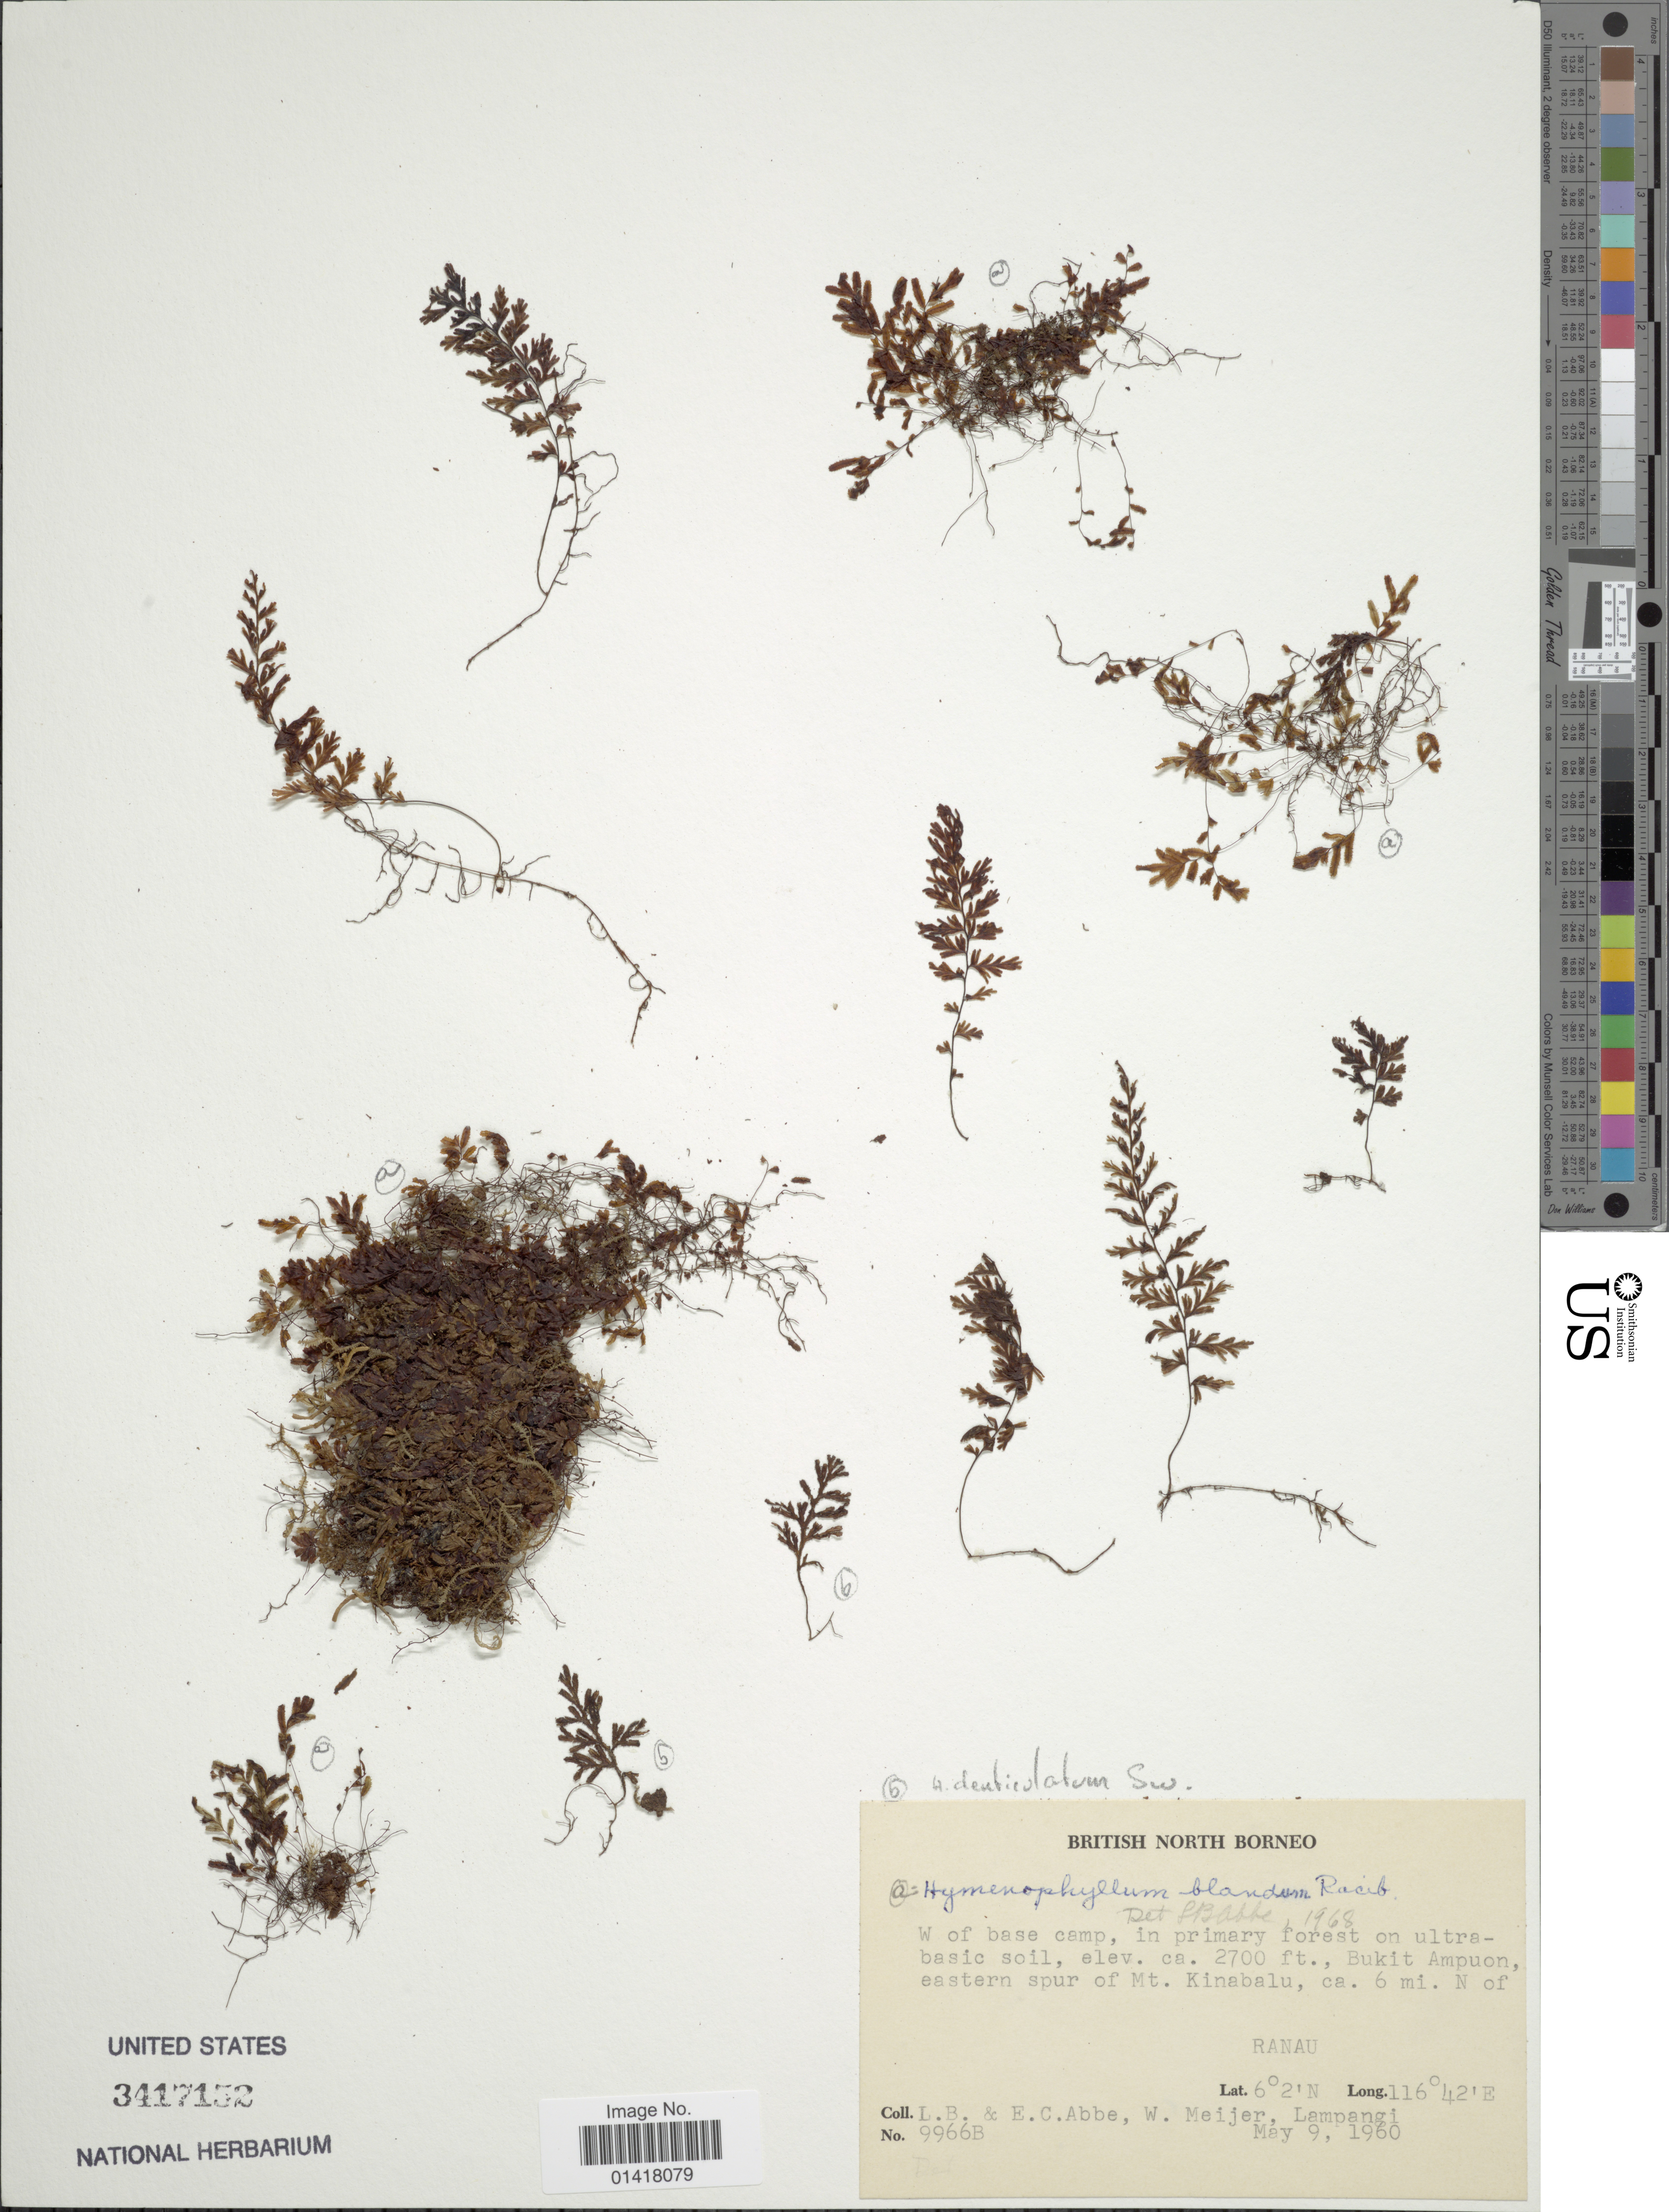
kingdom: Plantae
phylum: Tracheophyta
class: Polypodiopsida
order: Hymenophyllales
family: Hymenophyllaceae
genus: Hymenophyllum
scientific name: Hymenophyllum blandum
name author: Racib.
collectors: L. B. Abbe, E. C. Abbe, W. Meijer & Lampangi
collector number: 9966B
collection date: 1960-05-09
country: Malaysia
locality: North Borneo. W of Base camp, in primary foirest on ultrabasic soil. Bukit Ampuon, eastern spur of Mt. Kinabalu, 6 mi. N. of Ranau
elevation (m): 2700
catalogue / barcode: US 3417152